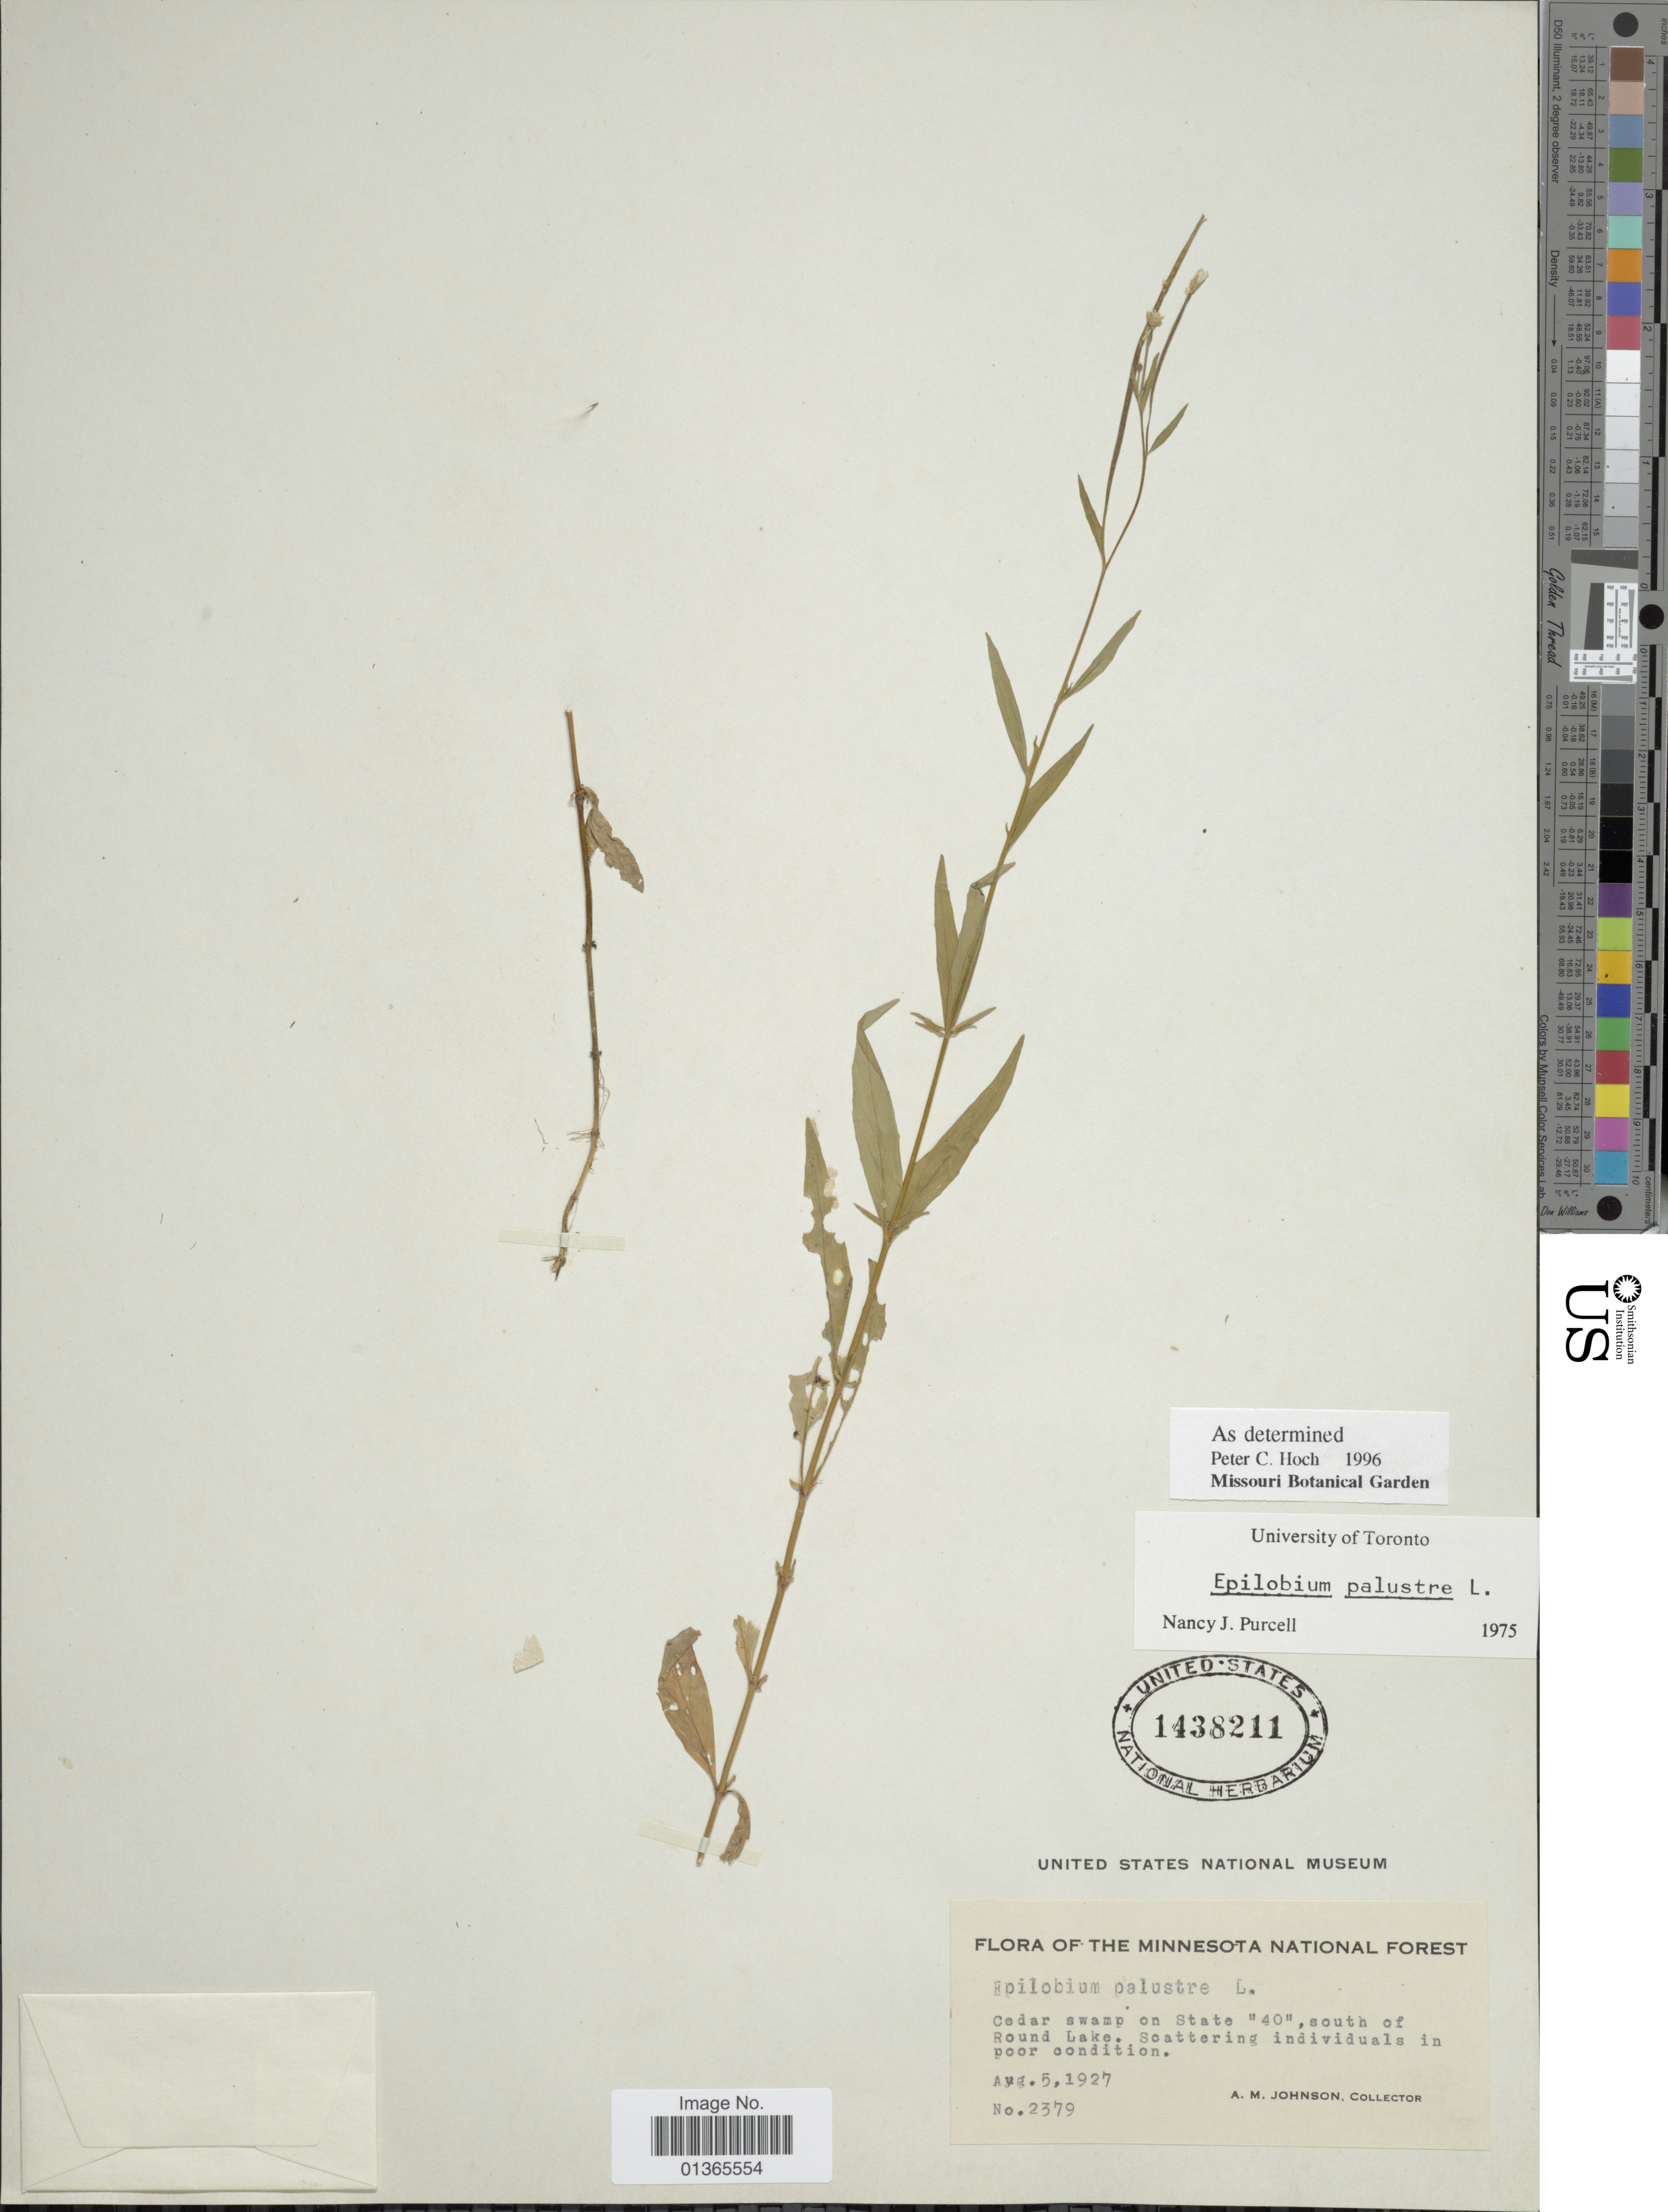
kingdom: Plantae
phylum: Tracheophyta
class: Magnoliopsida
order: Myrtales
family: Onagraceae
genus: Epilobium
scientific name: Epilobium palustre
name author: L.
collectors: A. M. Johnson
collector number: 2379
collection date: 1927-08-05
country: United States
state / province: Minnesota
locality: Cedar swamp on State "40", south of Round Lake.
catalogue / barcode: US 1438211